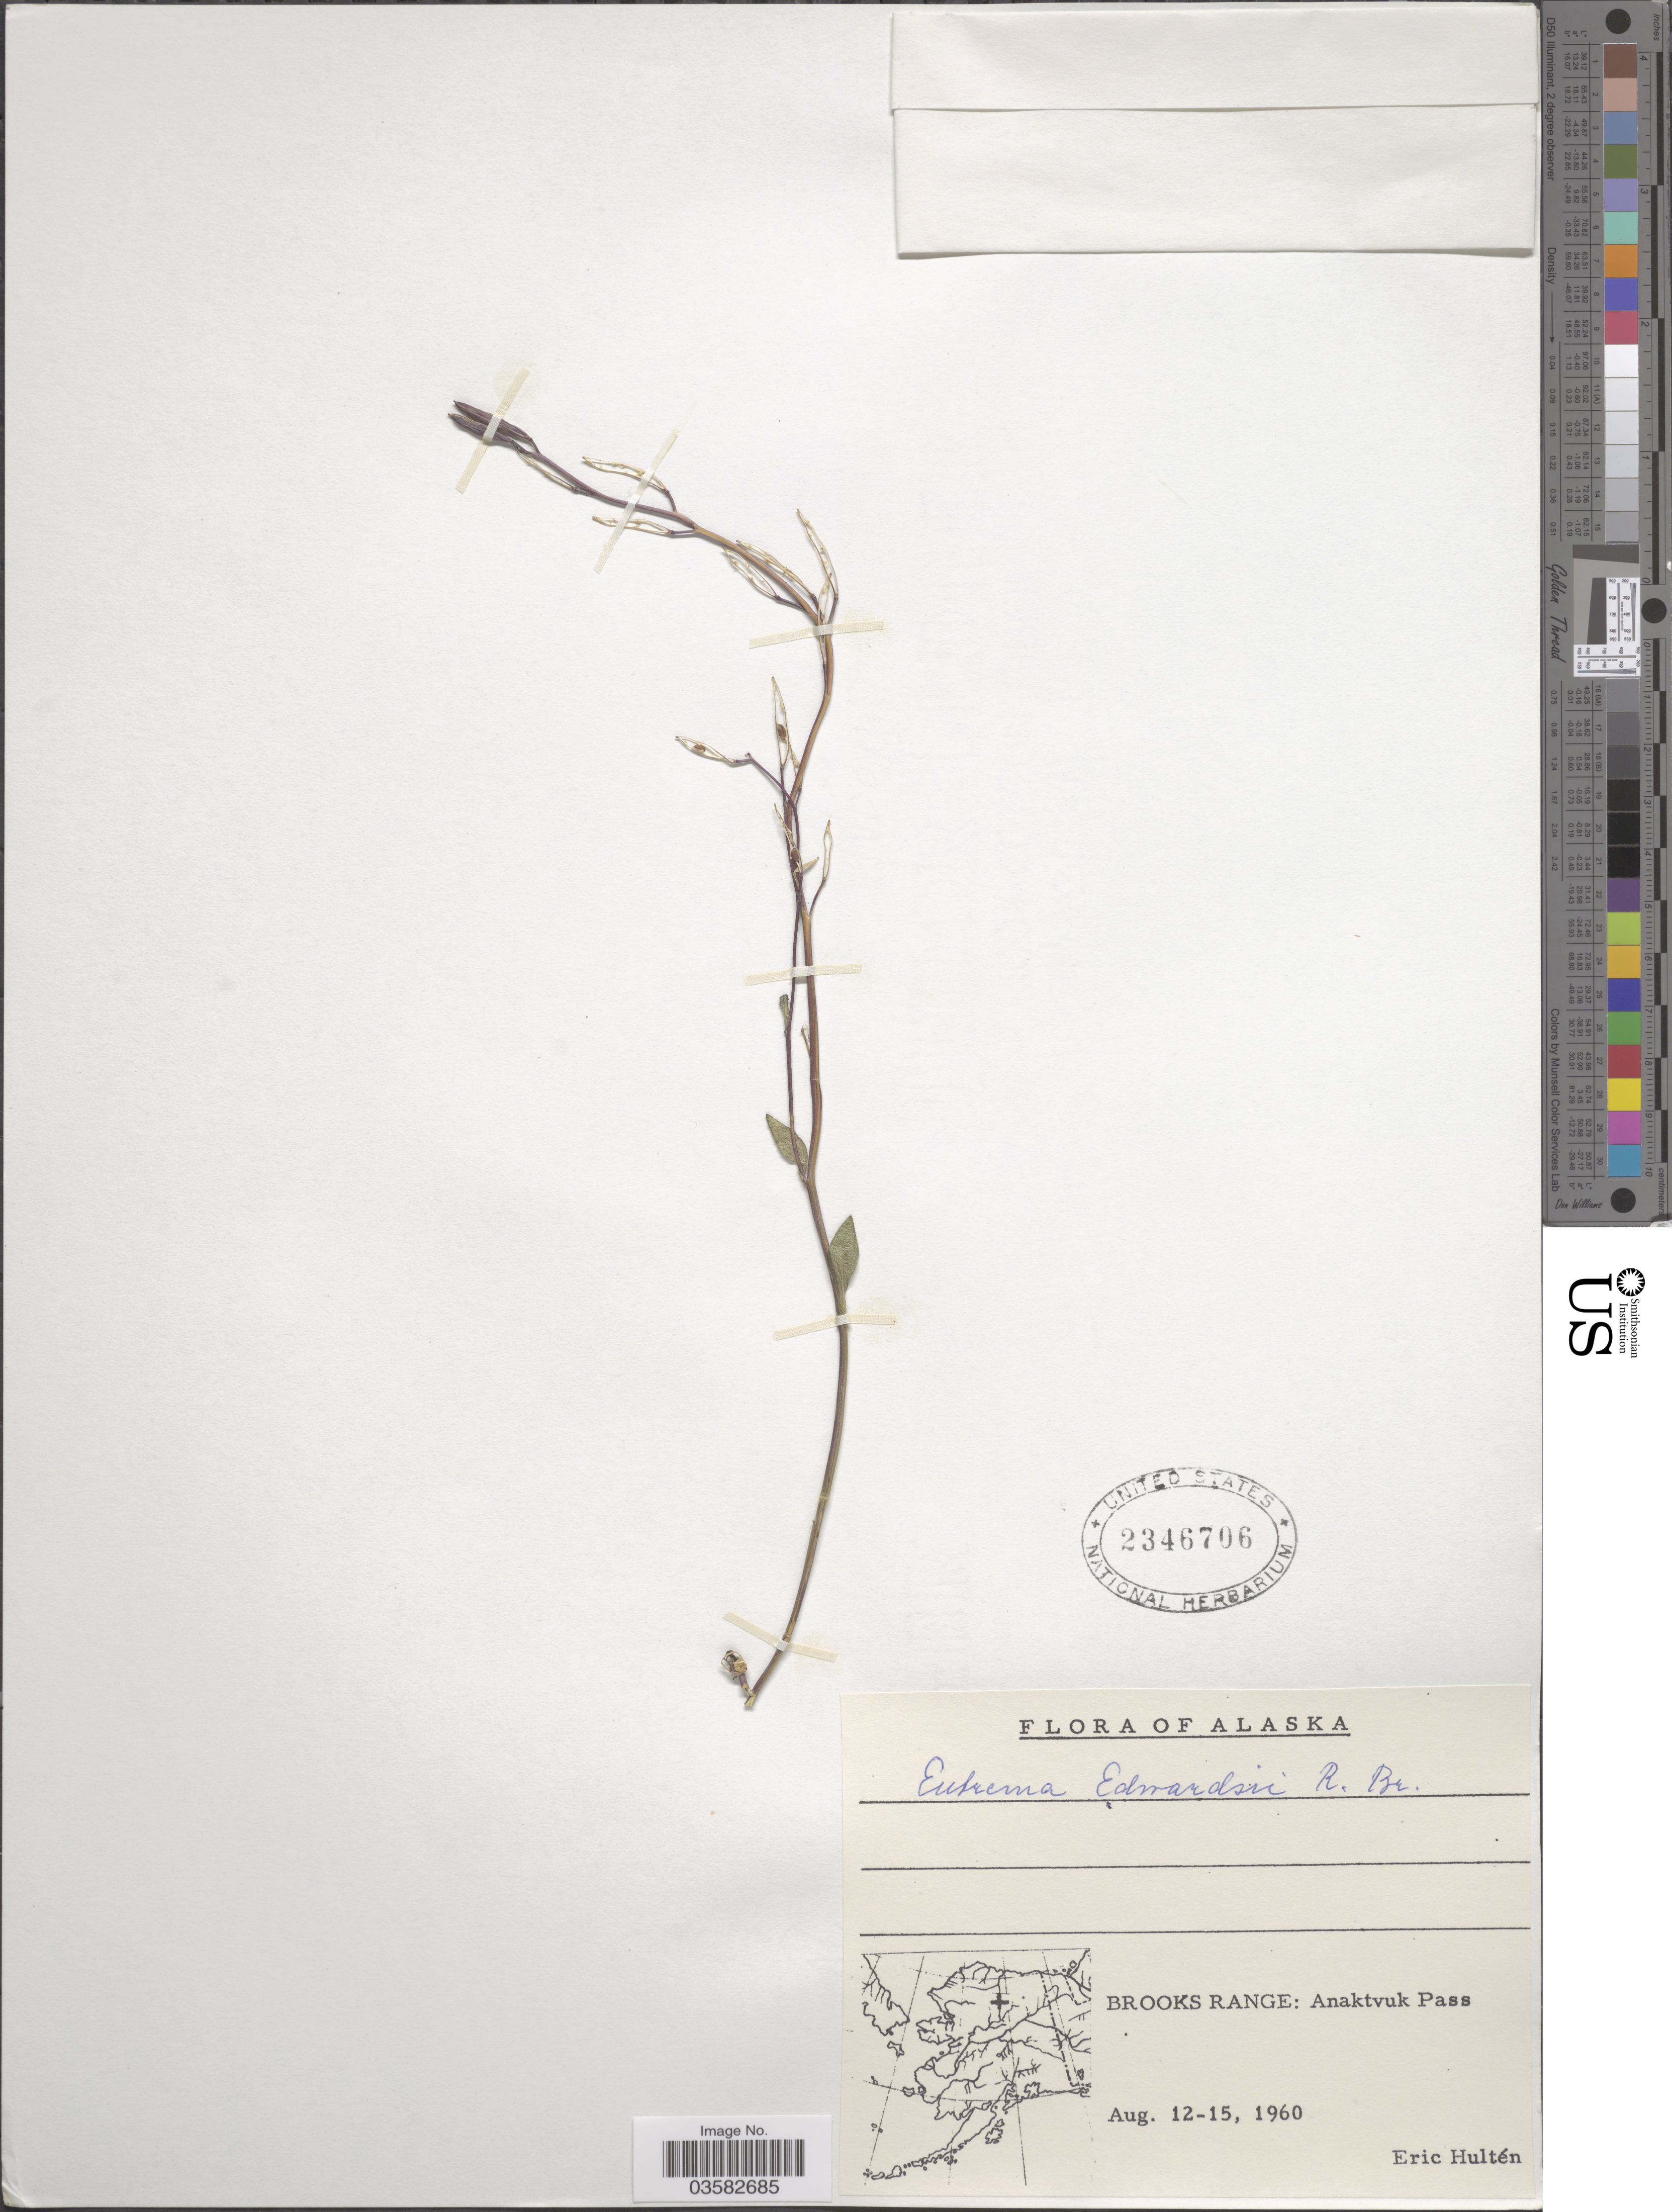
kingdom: Plantae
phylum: Tracheophyta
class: Magnoliopsida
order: Brassicales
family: Brassicaceae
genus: Eutrema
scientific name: Eutrema edwardsii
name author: R. Br.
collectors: E. G. Hultén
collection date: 1960-08-12/1960-08-15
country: United States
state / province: Alaska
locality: Brooks Range: Anaktvuk Pass.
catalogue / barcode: US 2346706